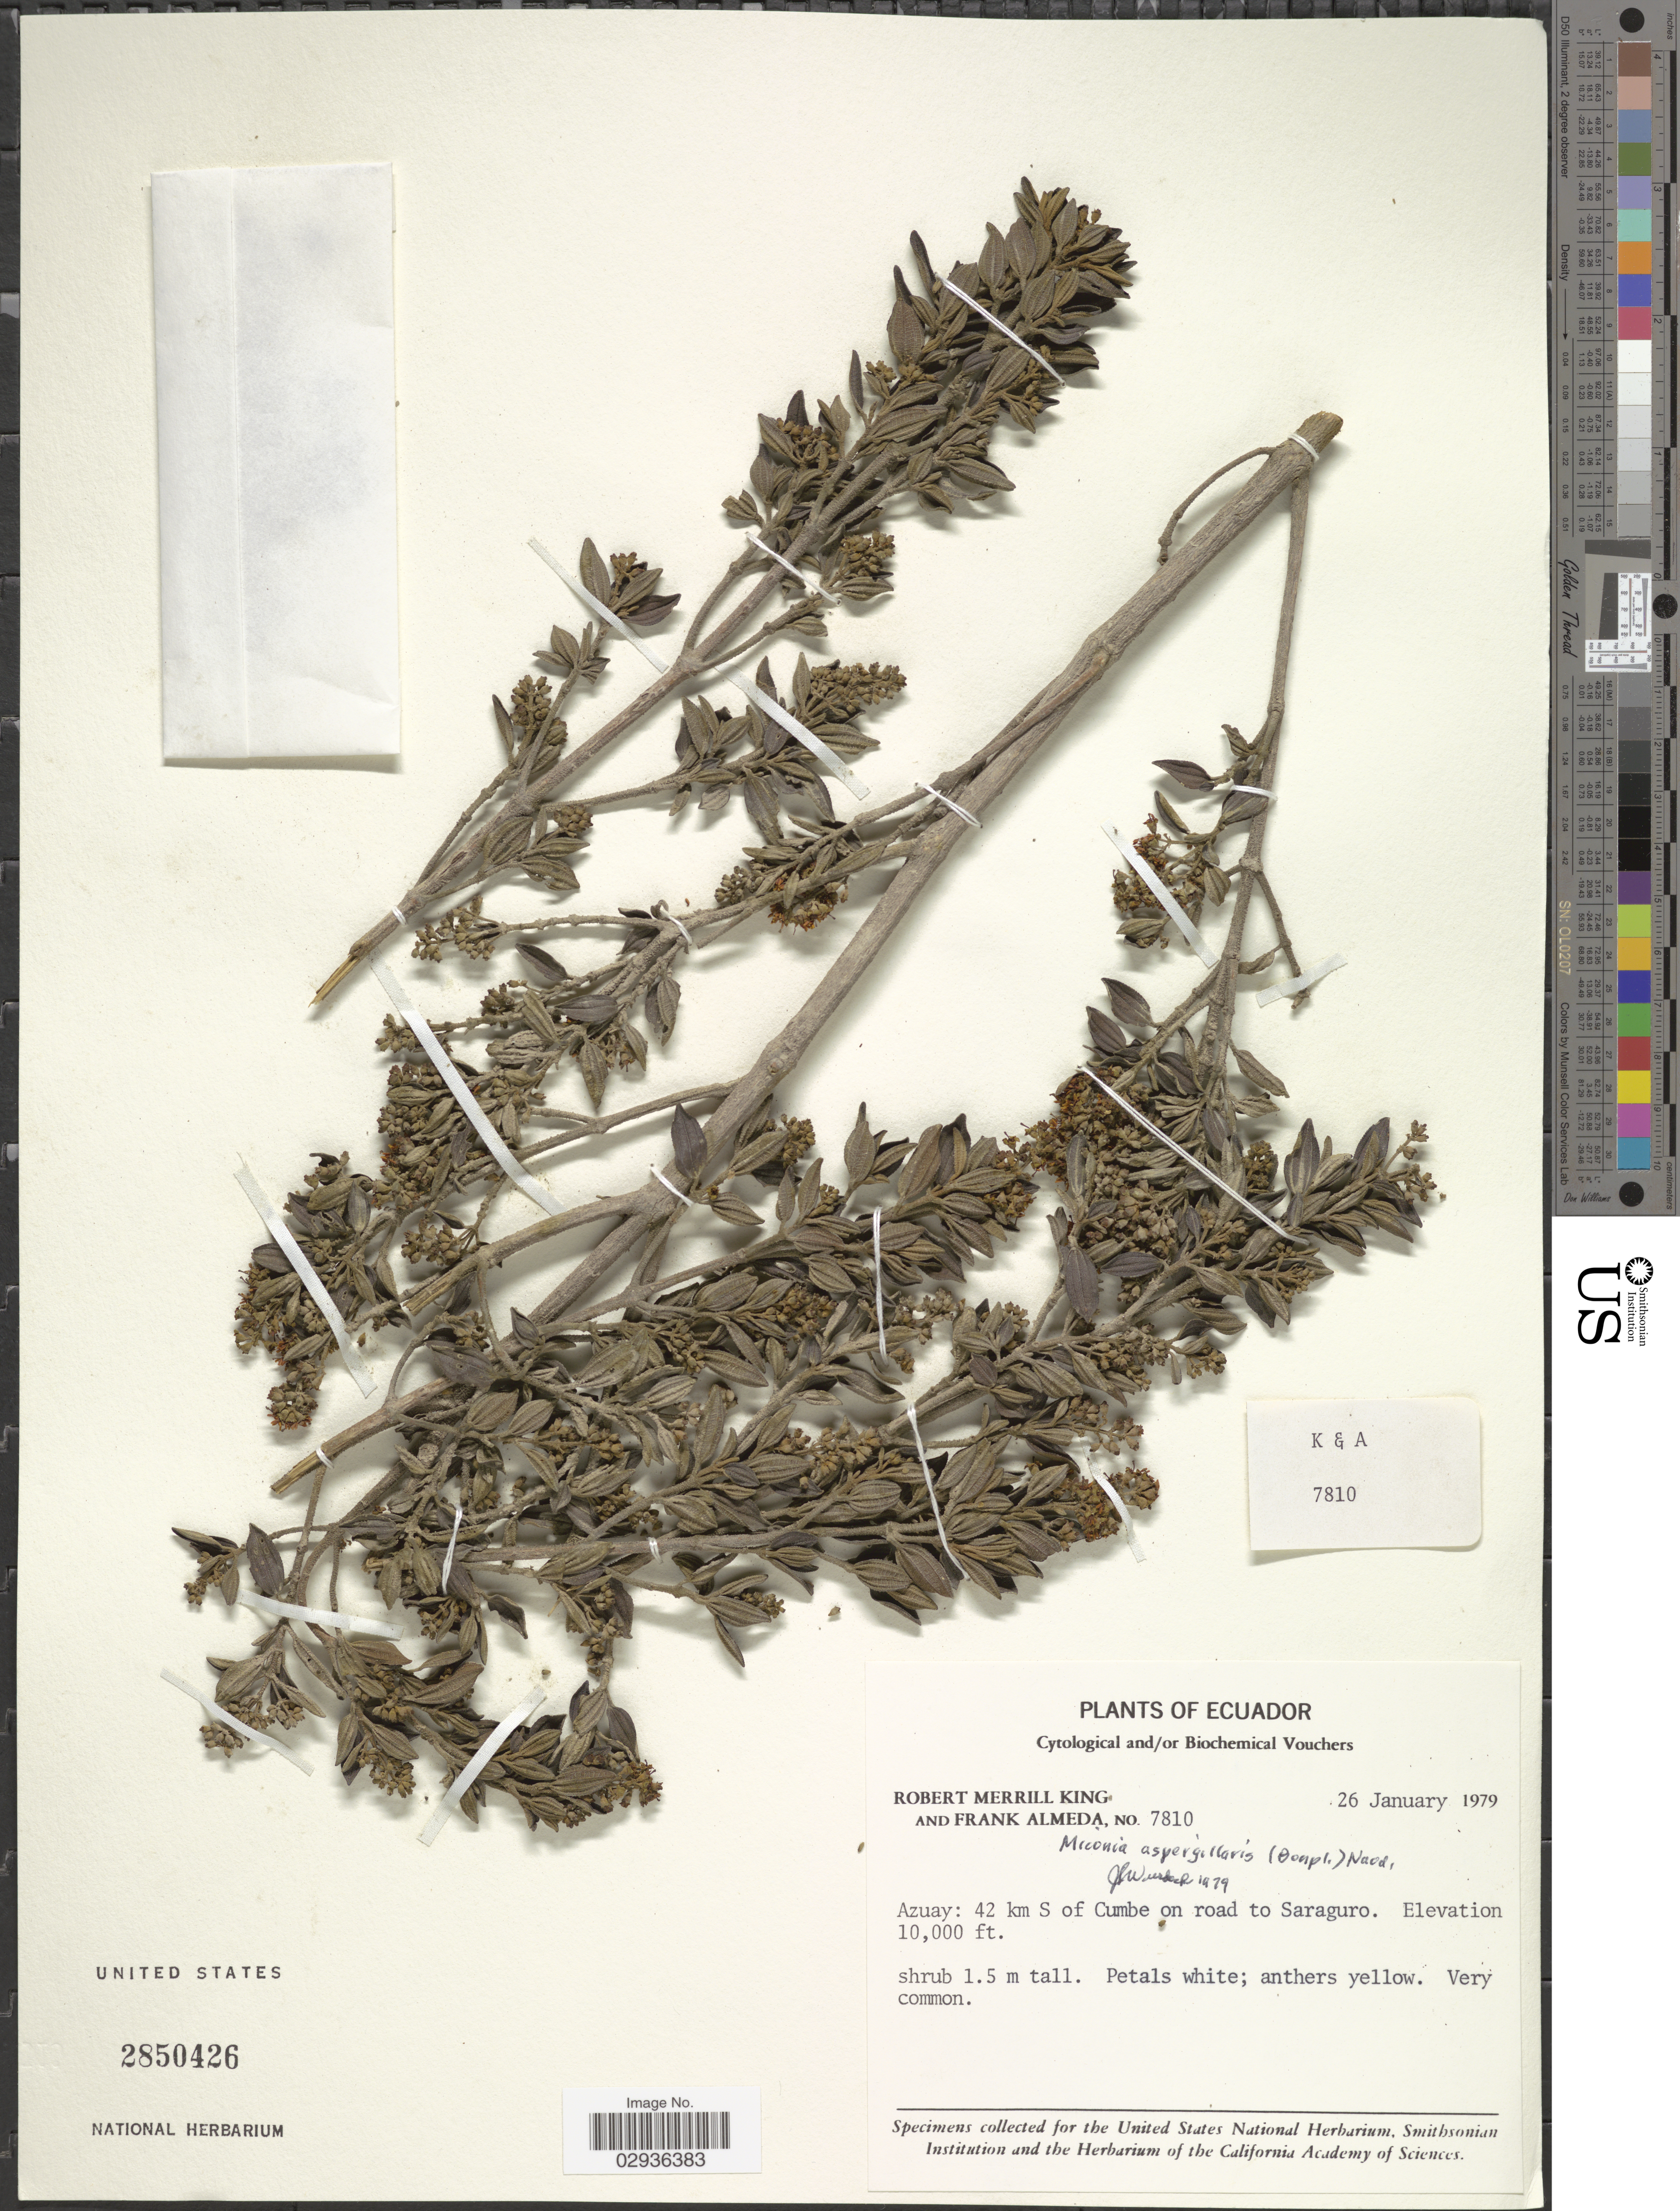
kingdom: Plantae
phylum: Tracheophyta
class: Magnoliopsida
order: Myrtales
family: Melastomataceae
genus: Miconia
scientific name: Miconia aspergillaris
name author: (Bonpl.) Naudin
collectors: R. M. King & F. Almeda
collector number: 7810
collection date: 1979-01-26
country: Ecuador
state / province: Azuay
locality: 42 km S of Cumbe on road to Saraguro.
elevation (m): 3048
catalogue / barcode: US 2850426